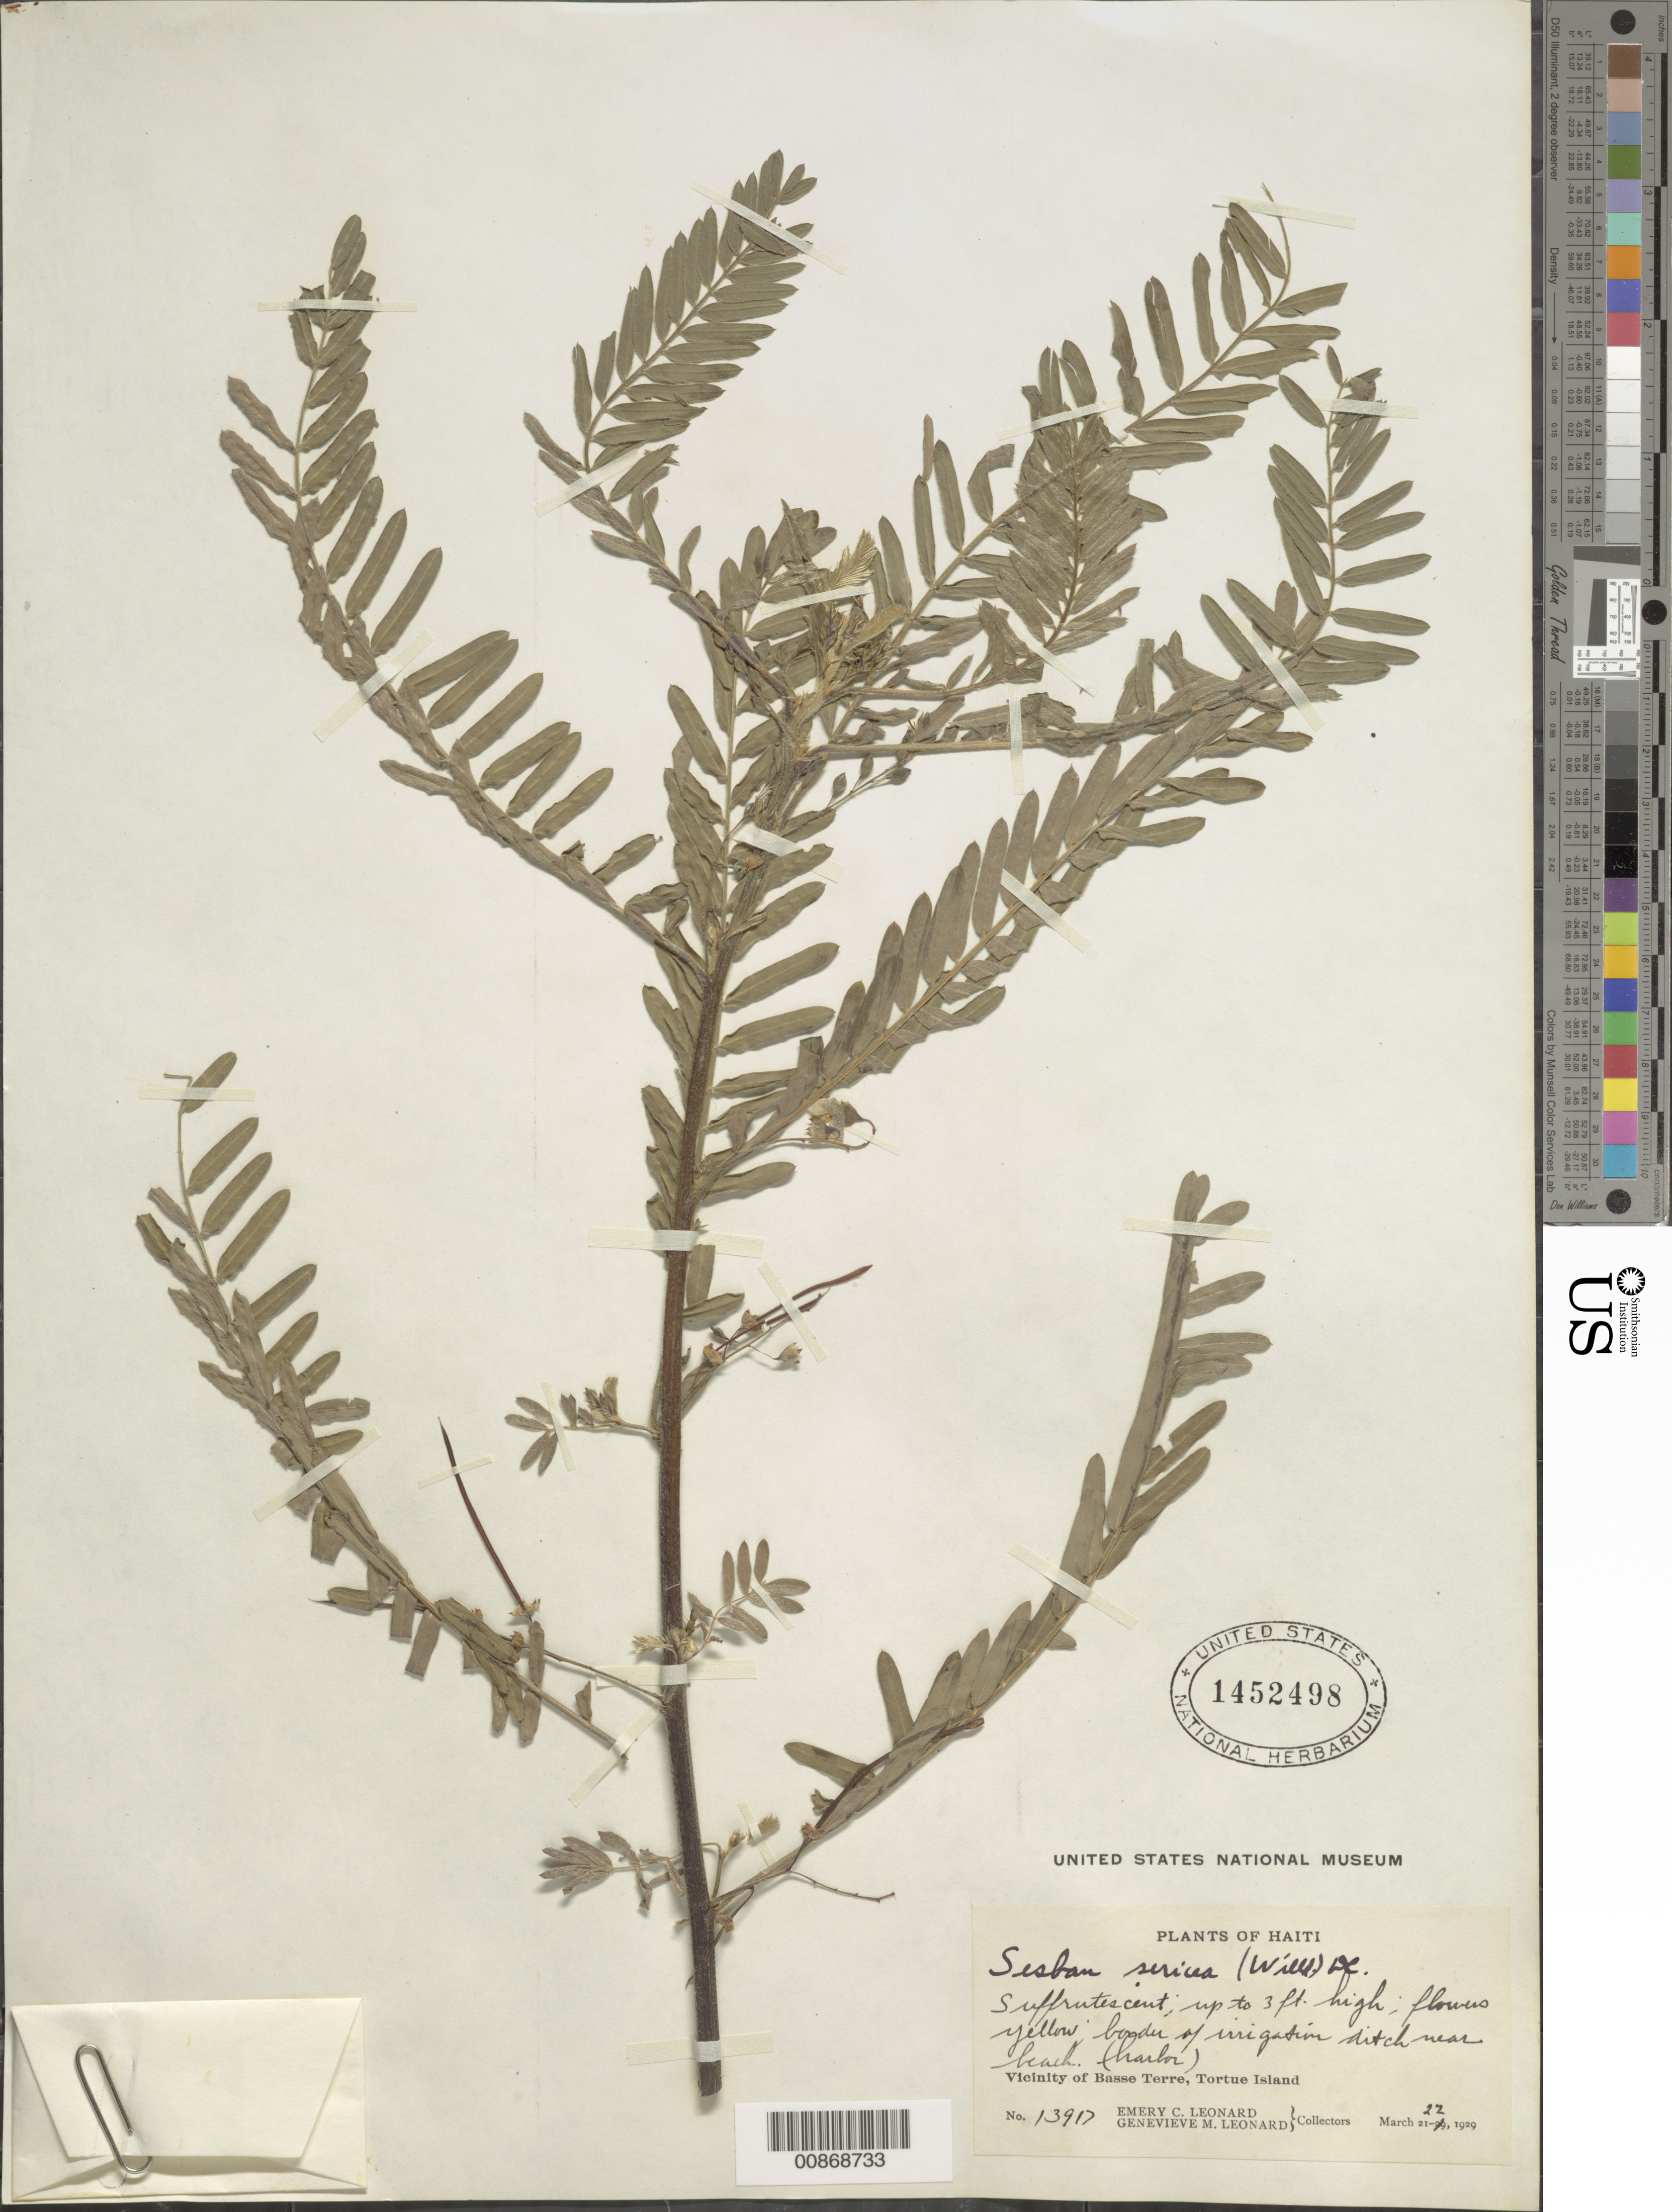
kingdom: Plantae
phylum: Tracheophyta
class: Magnoliopsida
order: Fabales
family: Fabaceae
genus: Sesbania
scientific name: Sesbania sericea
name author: (Willd.) Link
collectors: E. C. Leonard & G. M. Leonard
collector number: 13917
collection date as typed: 22 Mar 1929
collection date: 1929-03-22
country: Haiti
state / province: Nord-Óuest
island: Île de la Tortue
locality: Vicinity of Basse Terre, Tortue Island. Near beach (harbor).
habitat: border of irrigation ditch near beach.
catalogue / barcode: US 1452498